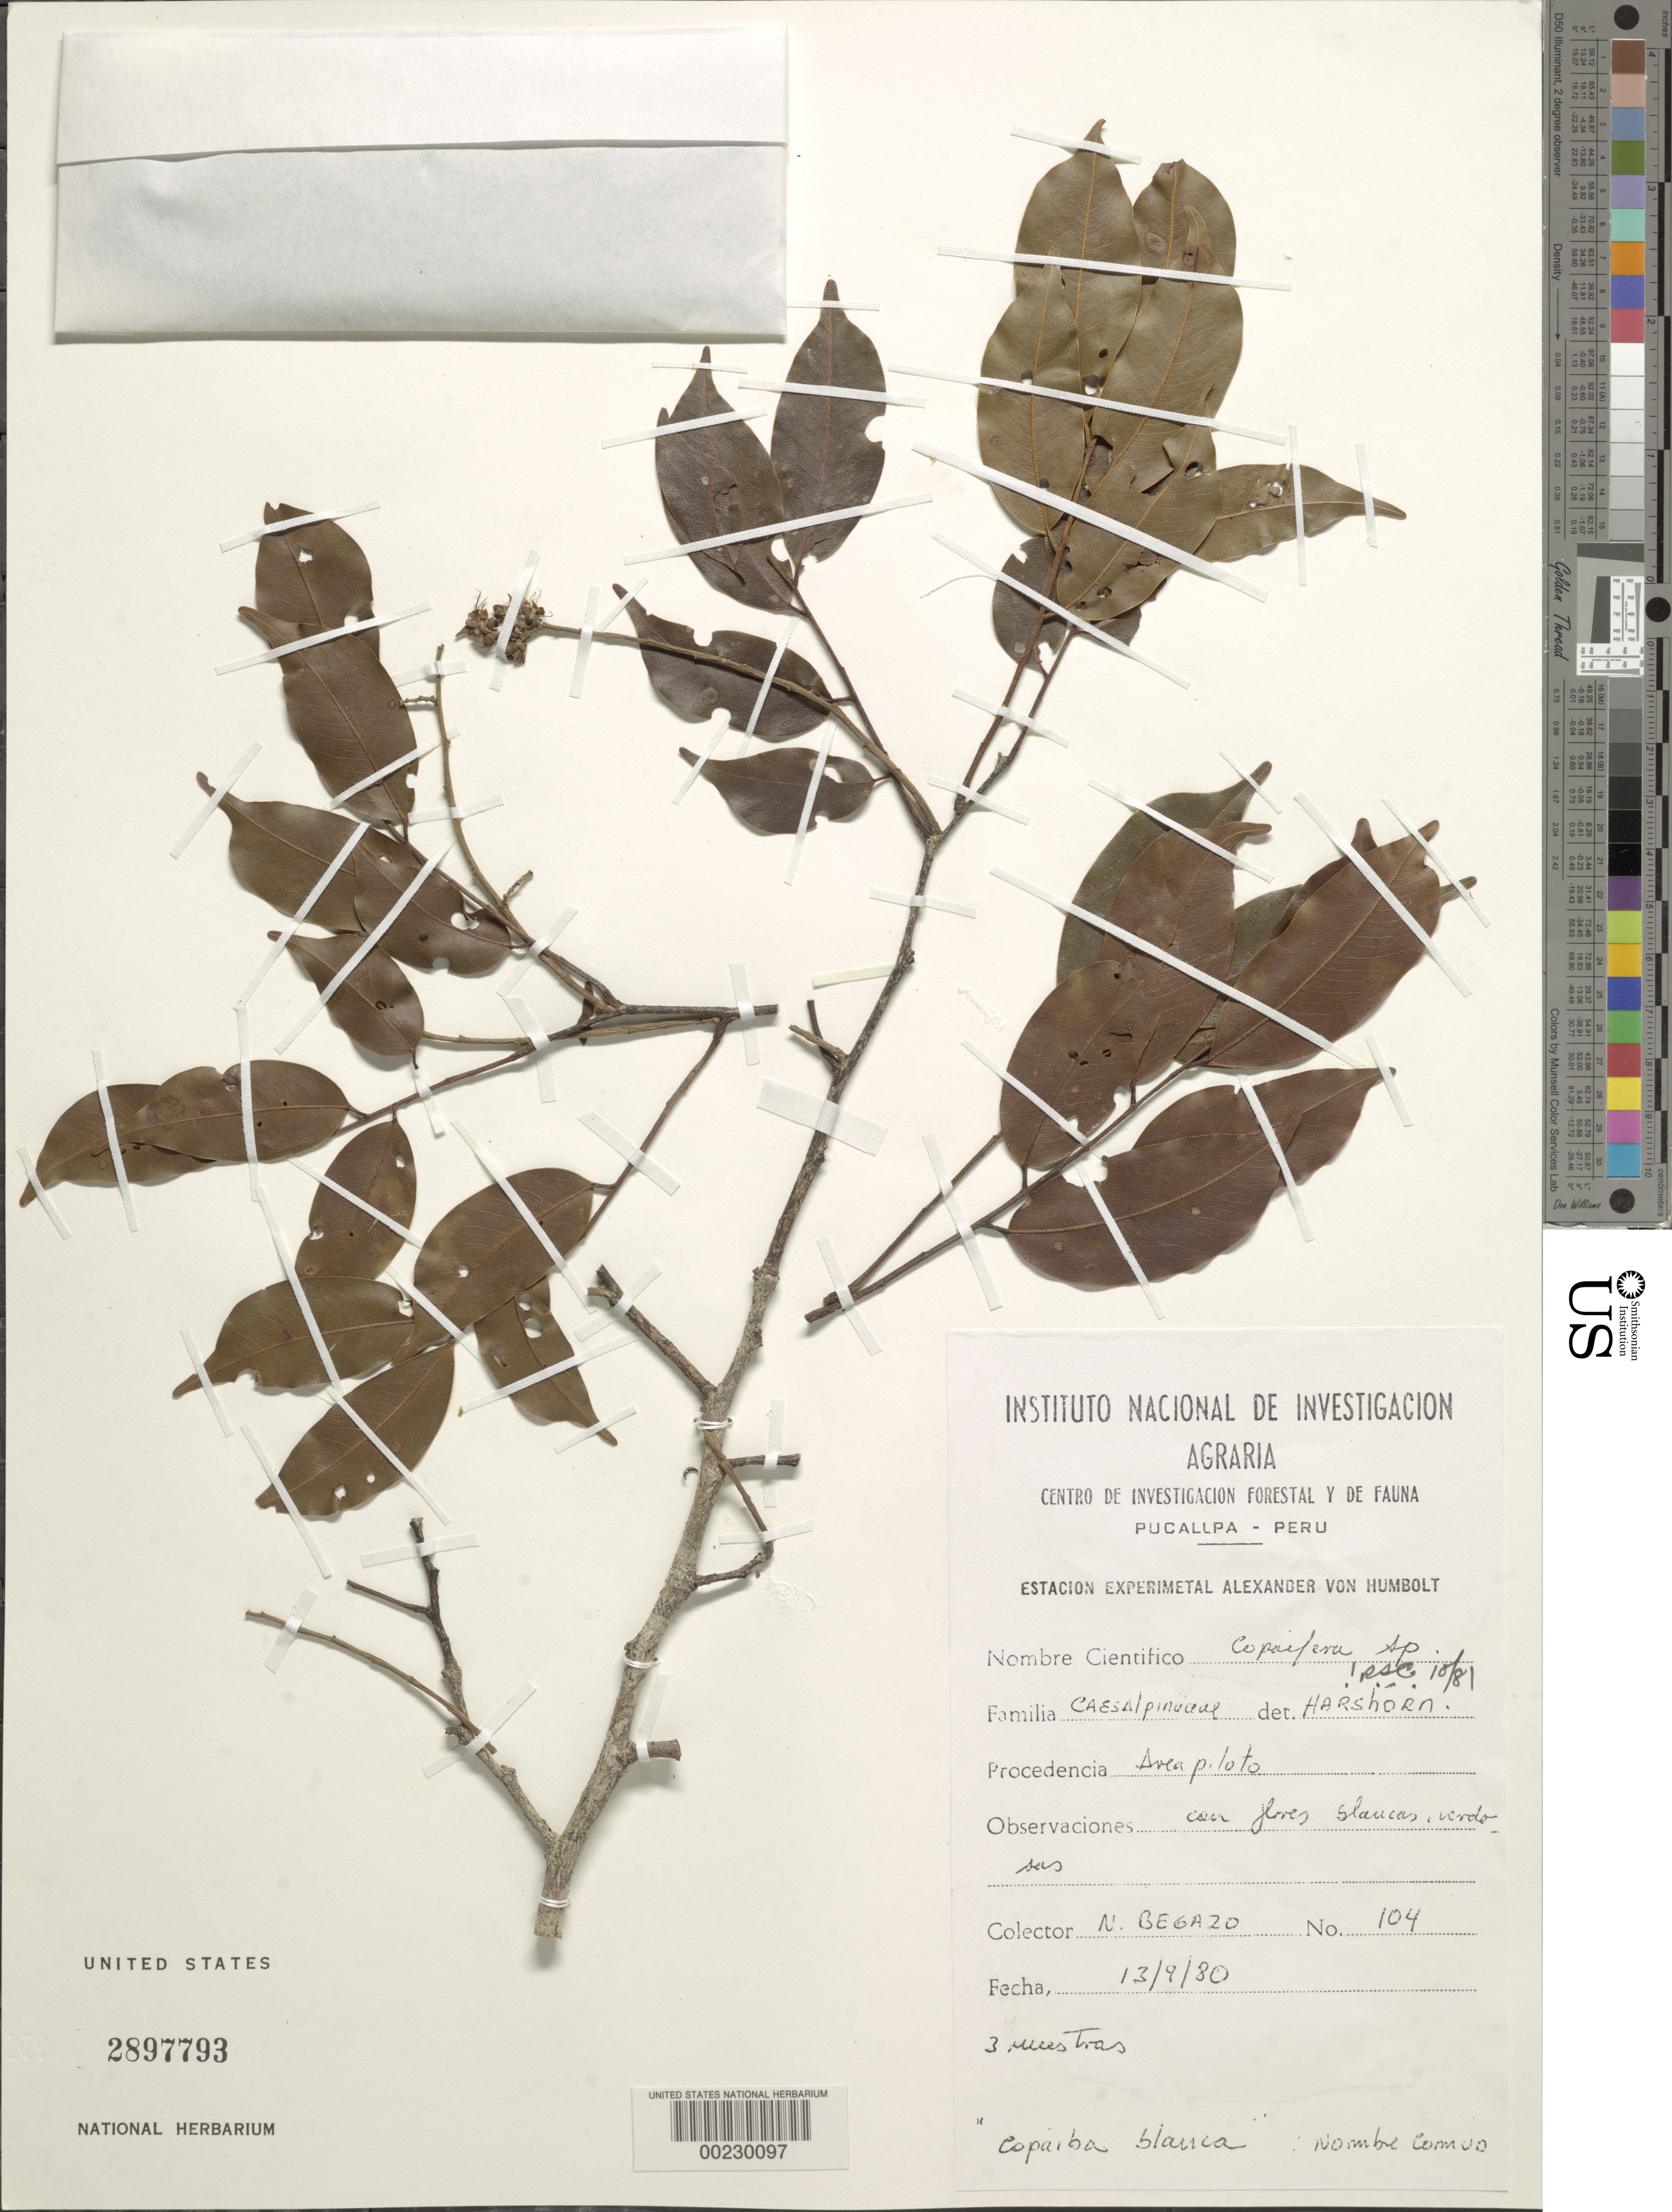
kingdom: Plantae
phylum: Tracheophyta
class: Magnoliopsida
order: Fabales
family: Fabaceae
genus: Copaifera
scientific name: Copaifera sp.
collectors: N. Begazo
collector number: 104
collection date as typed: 13 Sep 1980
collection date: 1980-09-13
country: Peru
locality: Aveapiloto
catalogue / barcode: US 2897793